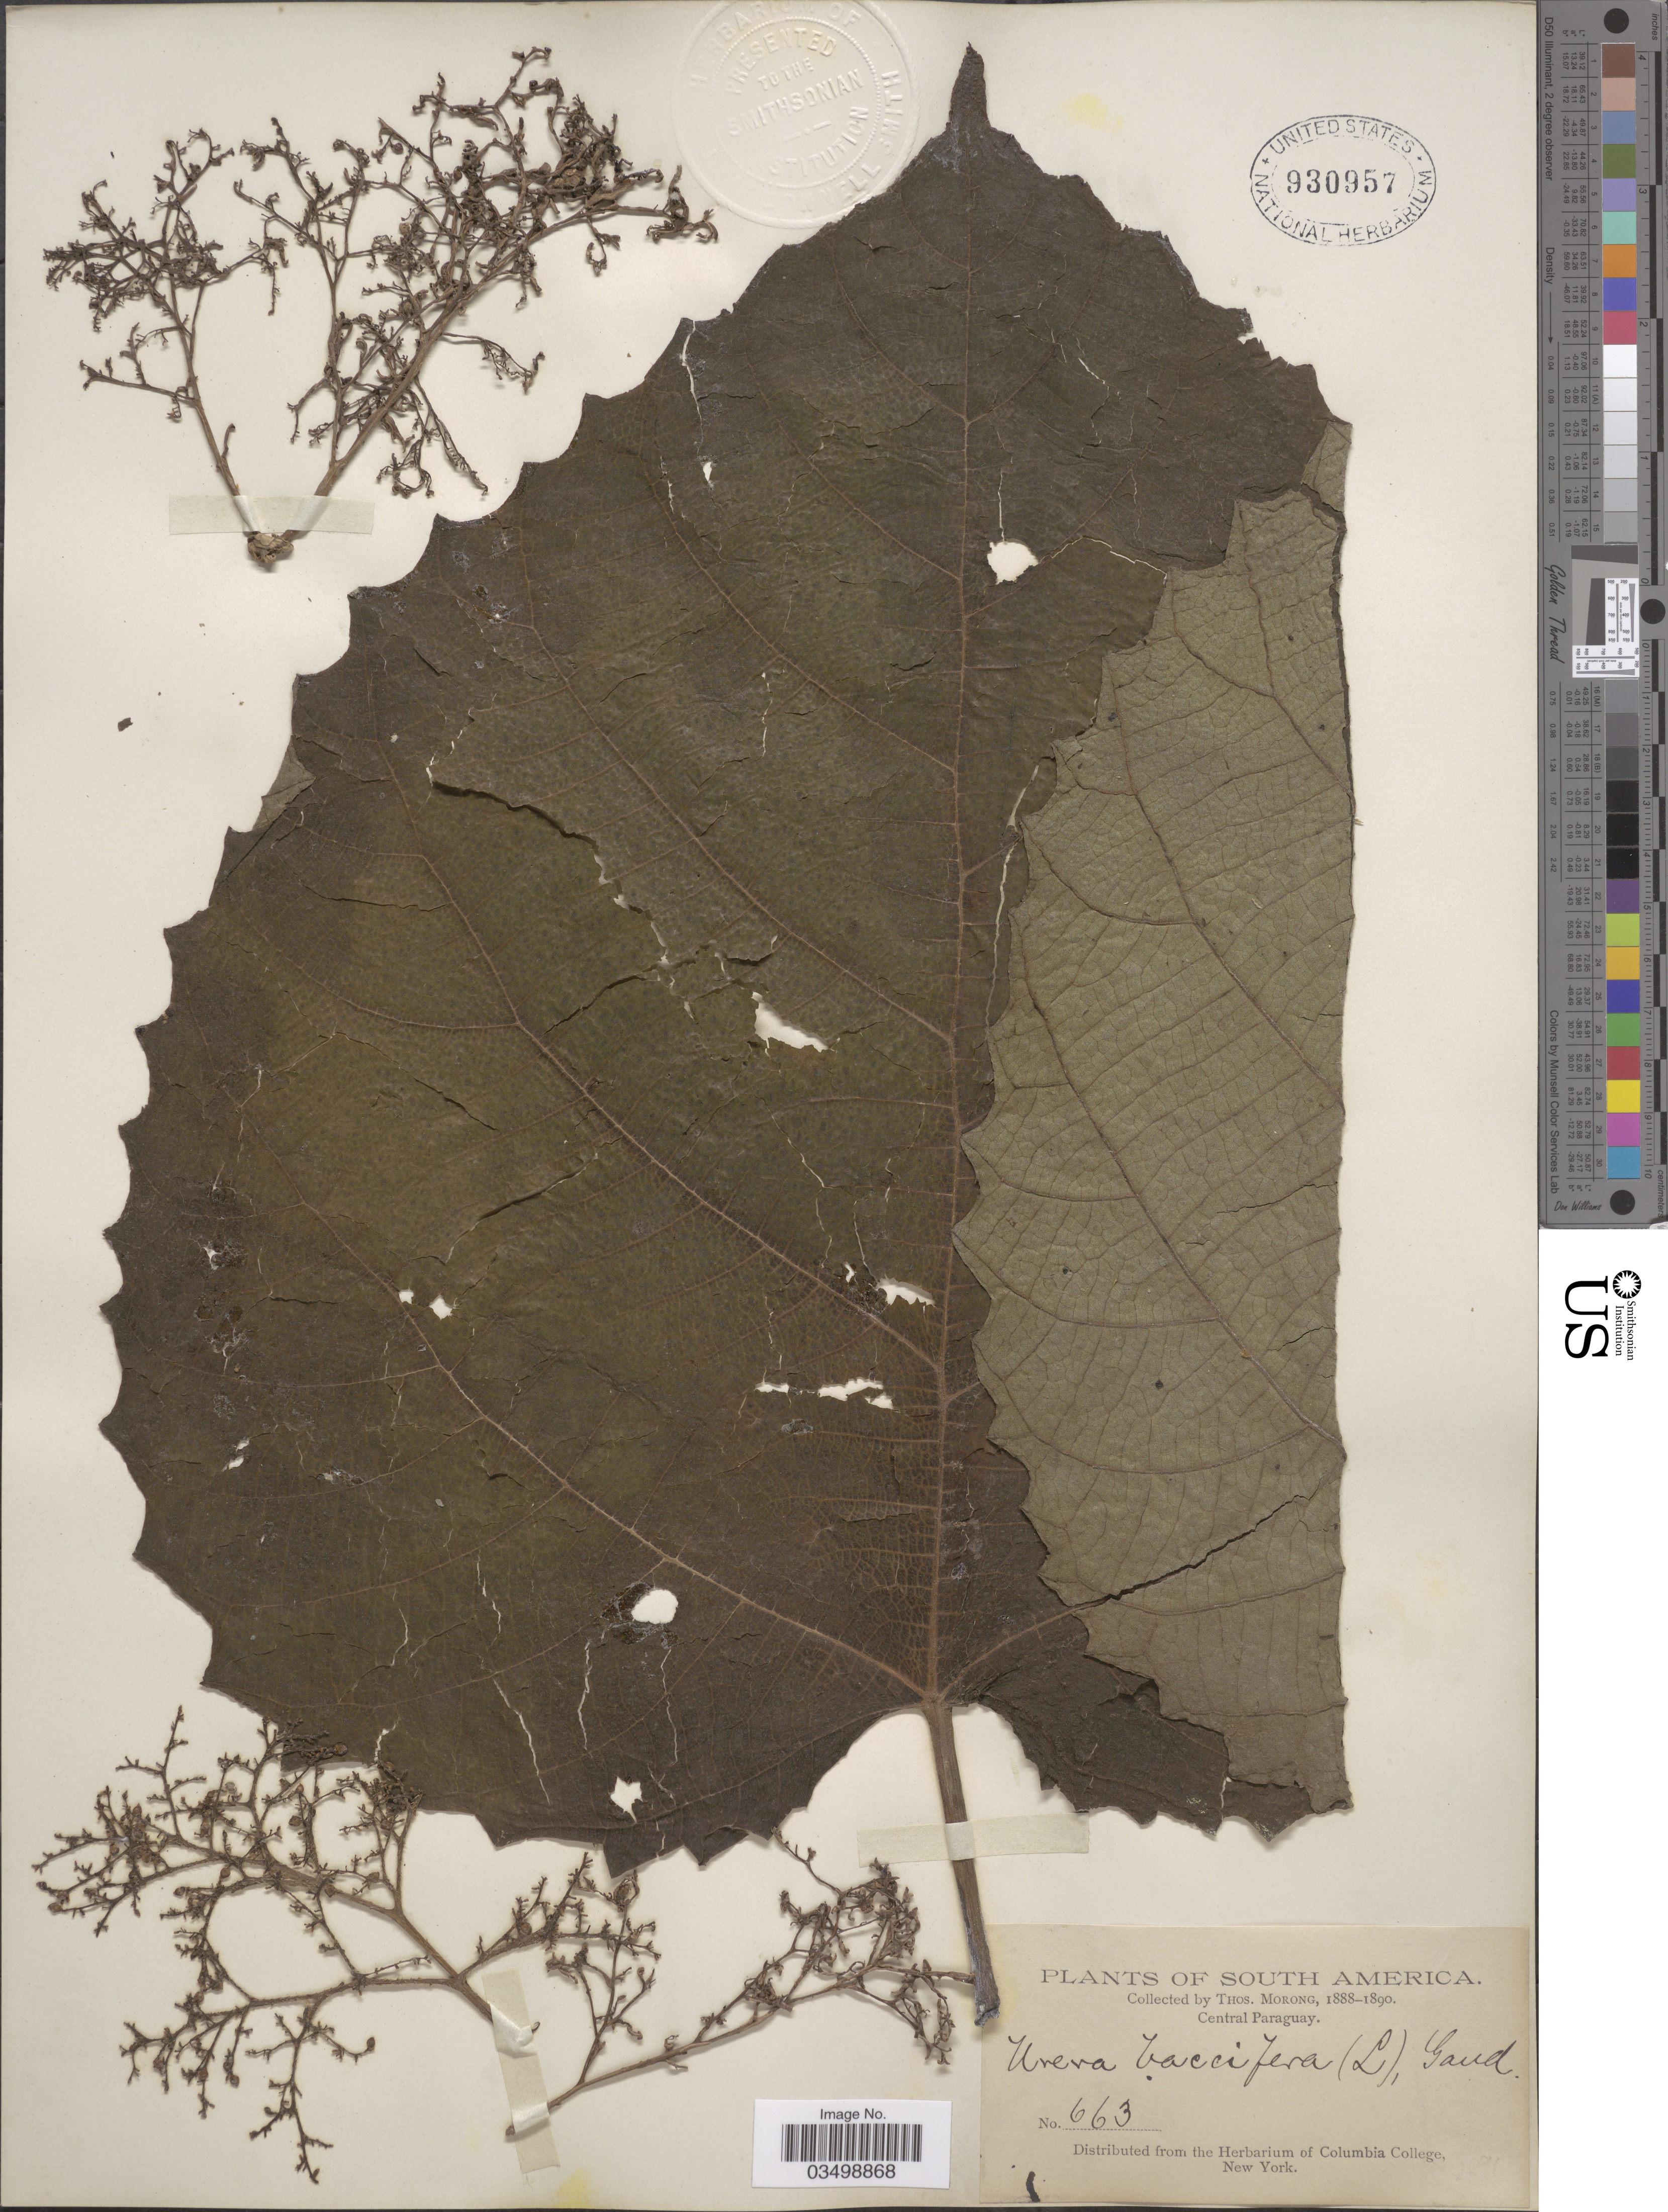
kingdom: Plantae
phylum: Tracheophyta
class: Magnoliopsida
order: Rosales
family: Urticaceae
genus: Urera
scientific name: Urera baccifera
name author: (L.) Gaudich. ex Wedd.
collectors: ex herb. T. Morong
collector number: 663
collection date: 1888/1890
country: Paraguay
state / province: Central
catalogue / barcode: US 930957